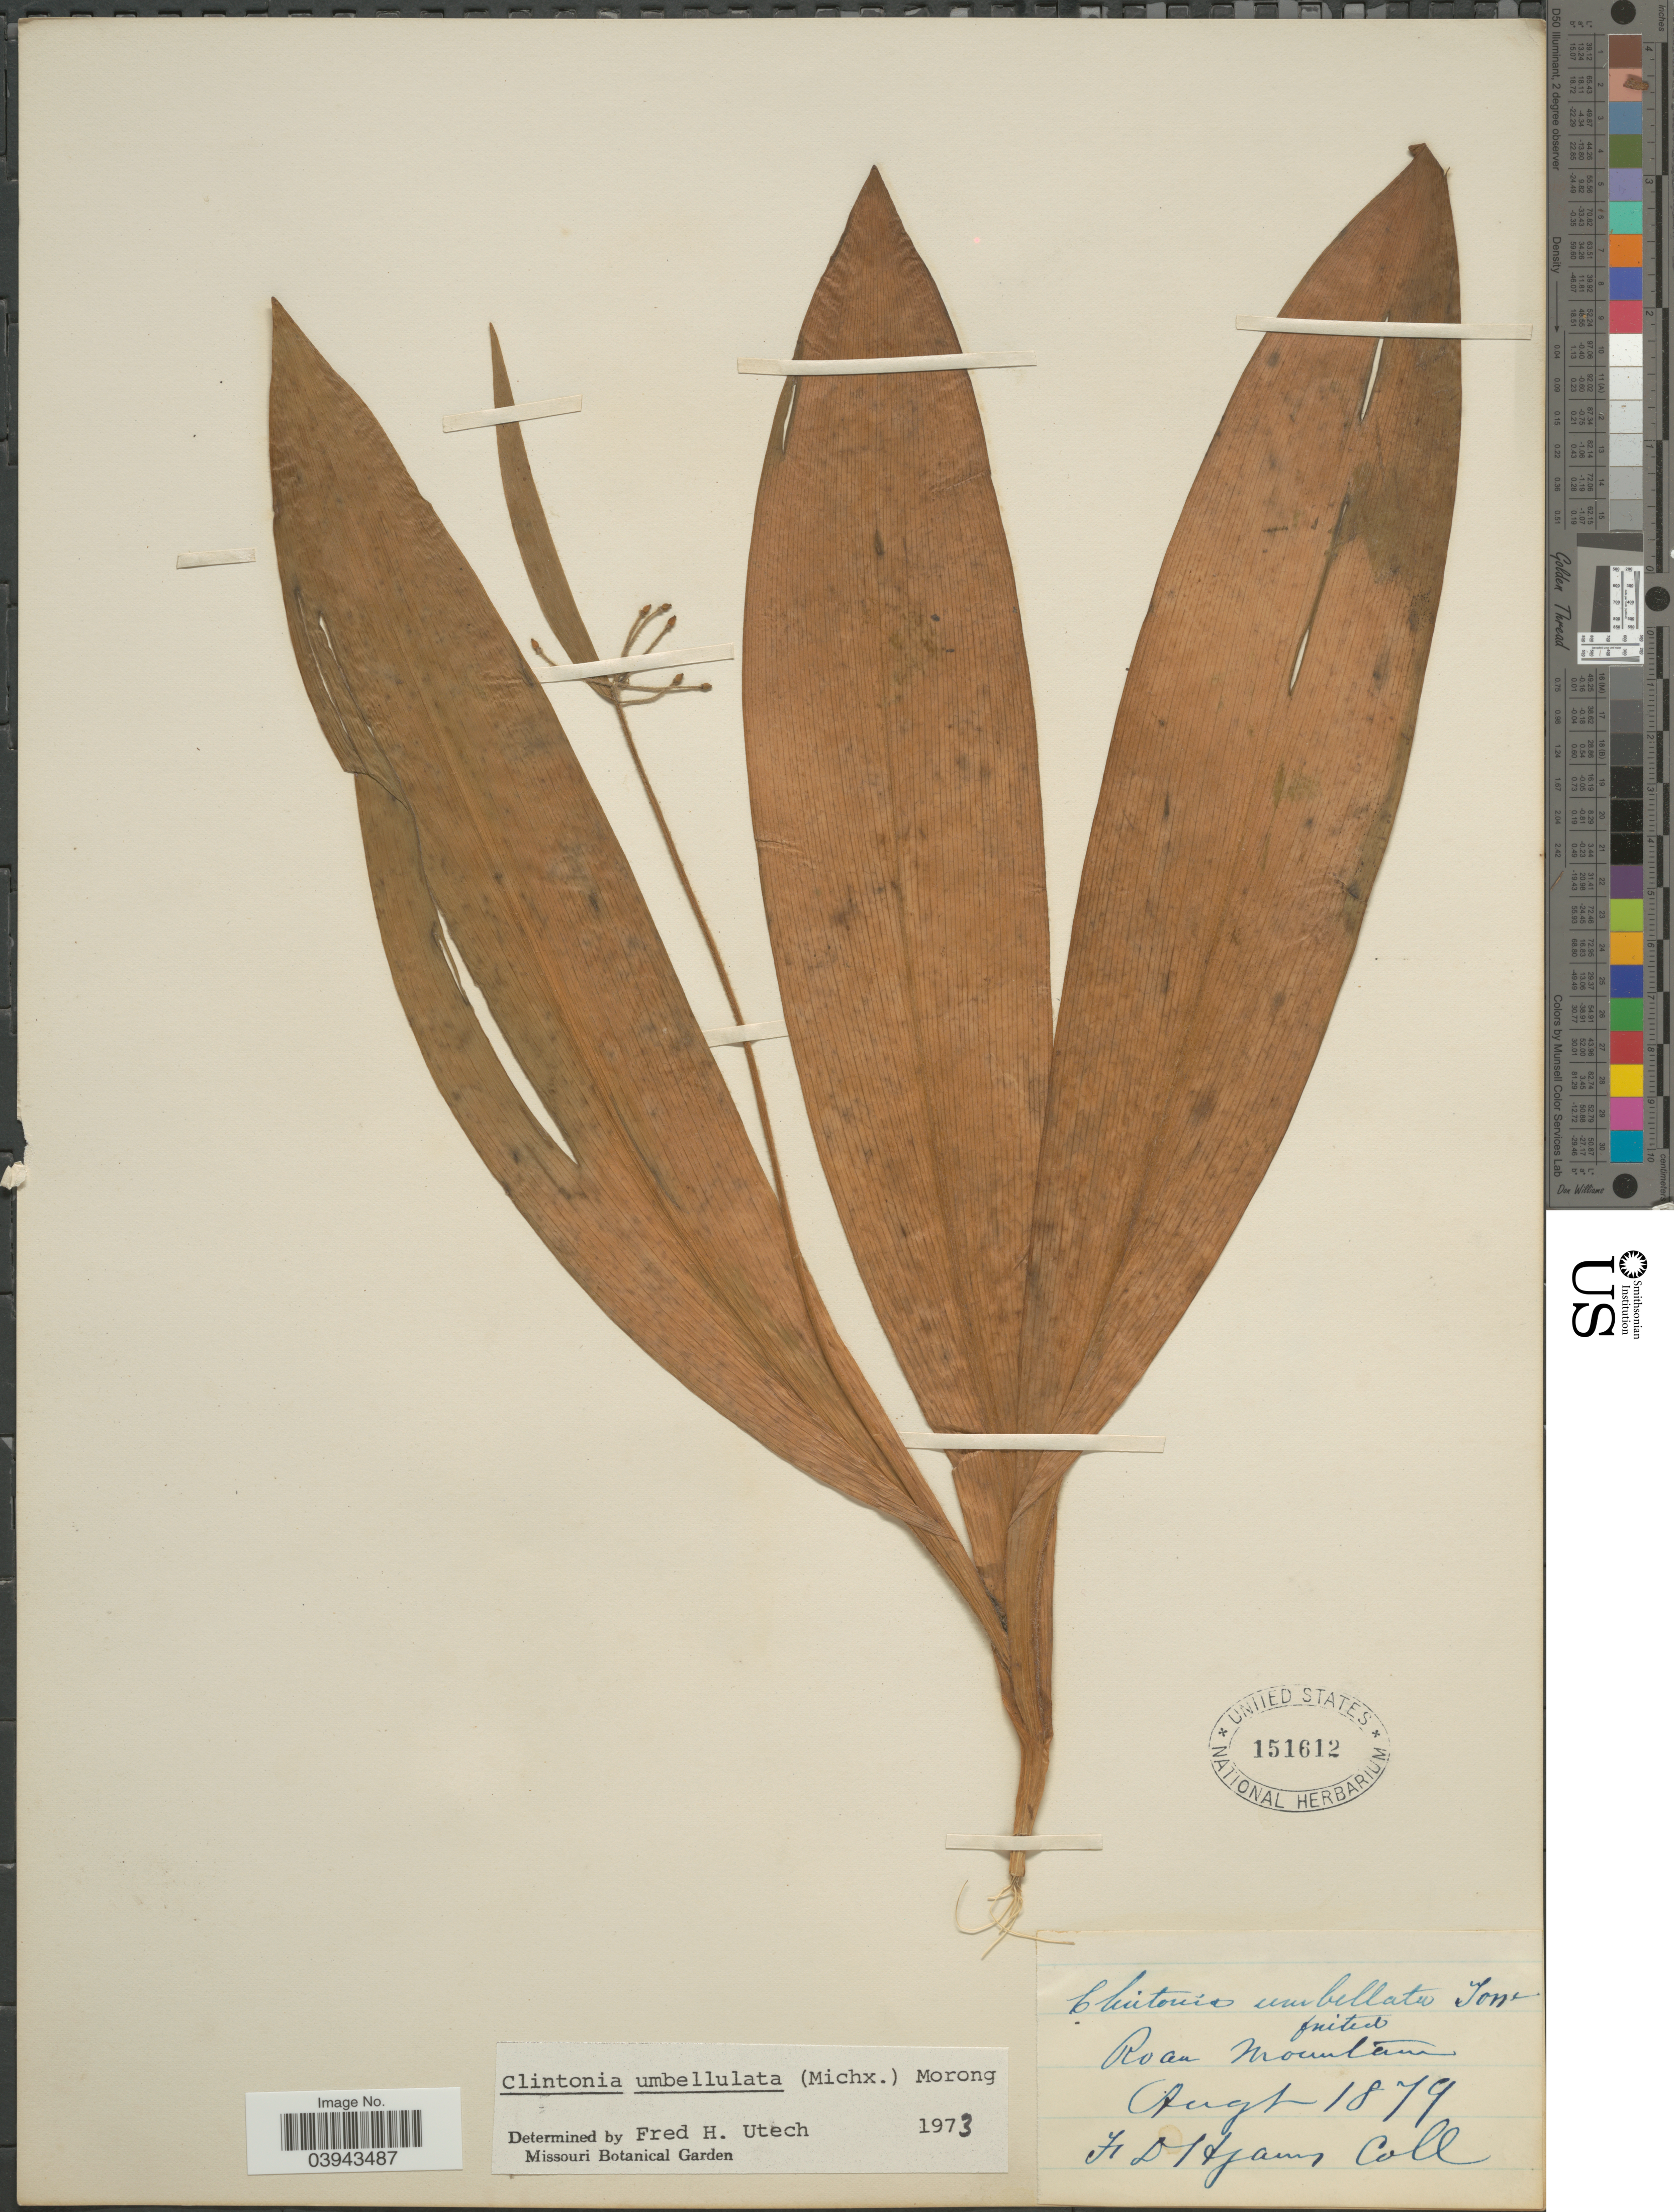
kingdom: Plantae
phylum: Tracheophyta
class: Liliopsida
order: Liliales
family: Liliaceae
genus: Clintonia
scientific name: Clintonia umbellulata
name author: (Michx.) Morong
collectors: F. Hjams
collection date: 1879-08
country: United States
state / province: Tennessee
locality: Roan Mountain.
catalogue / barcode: US 151612